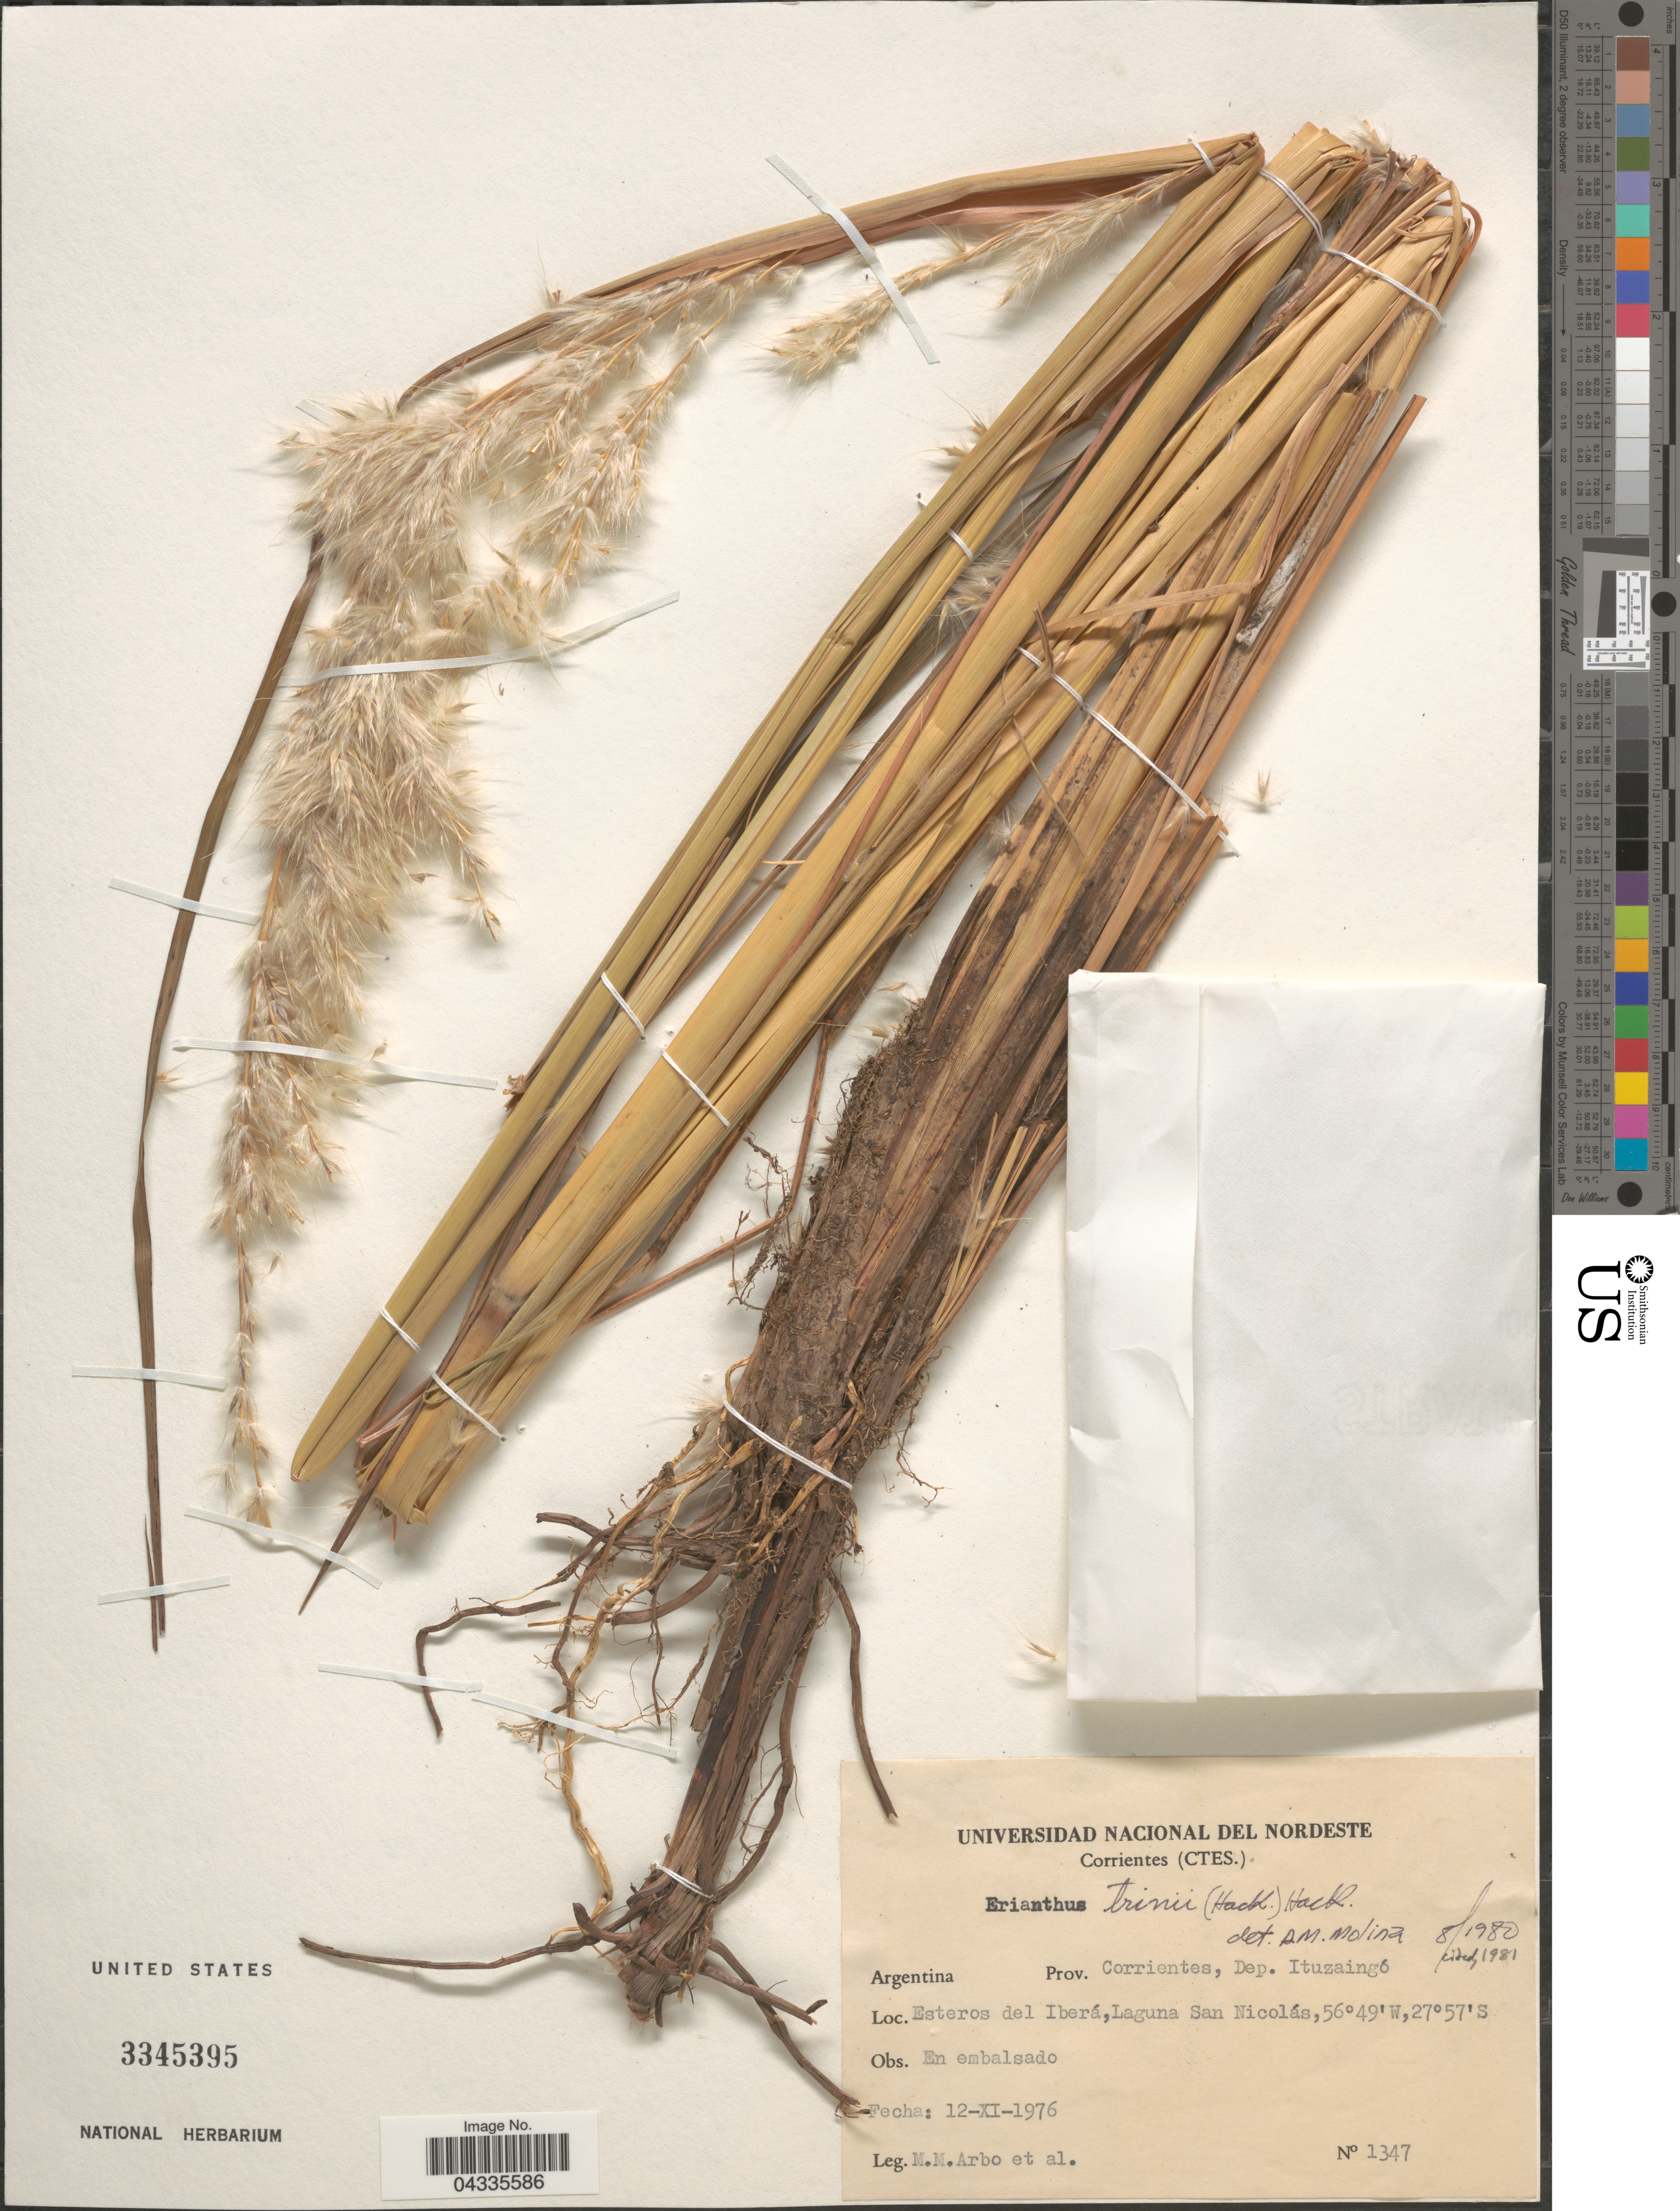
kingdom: Plantae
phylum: Tracheophyta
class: Liliopsida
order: Poales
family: Poaceae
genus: Erianthus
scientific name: Erianthus trinii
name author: Hack.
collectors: M. M. Arbo & et al.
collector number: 1347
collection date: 1976-11-12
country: Argentina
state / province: Corrientes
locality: Dep. Ituzaingó. Esteros del Iberá, Laguna San Nicolás.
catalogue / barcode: US 3345395